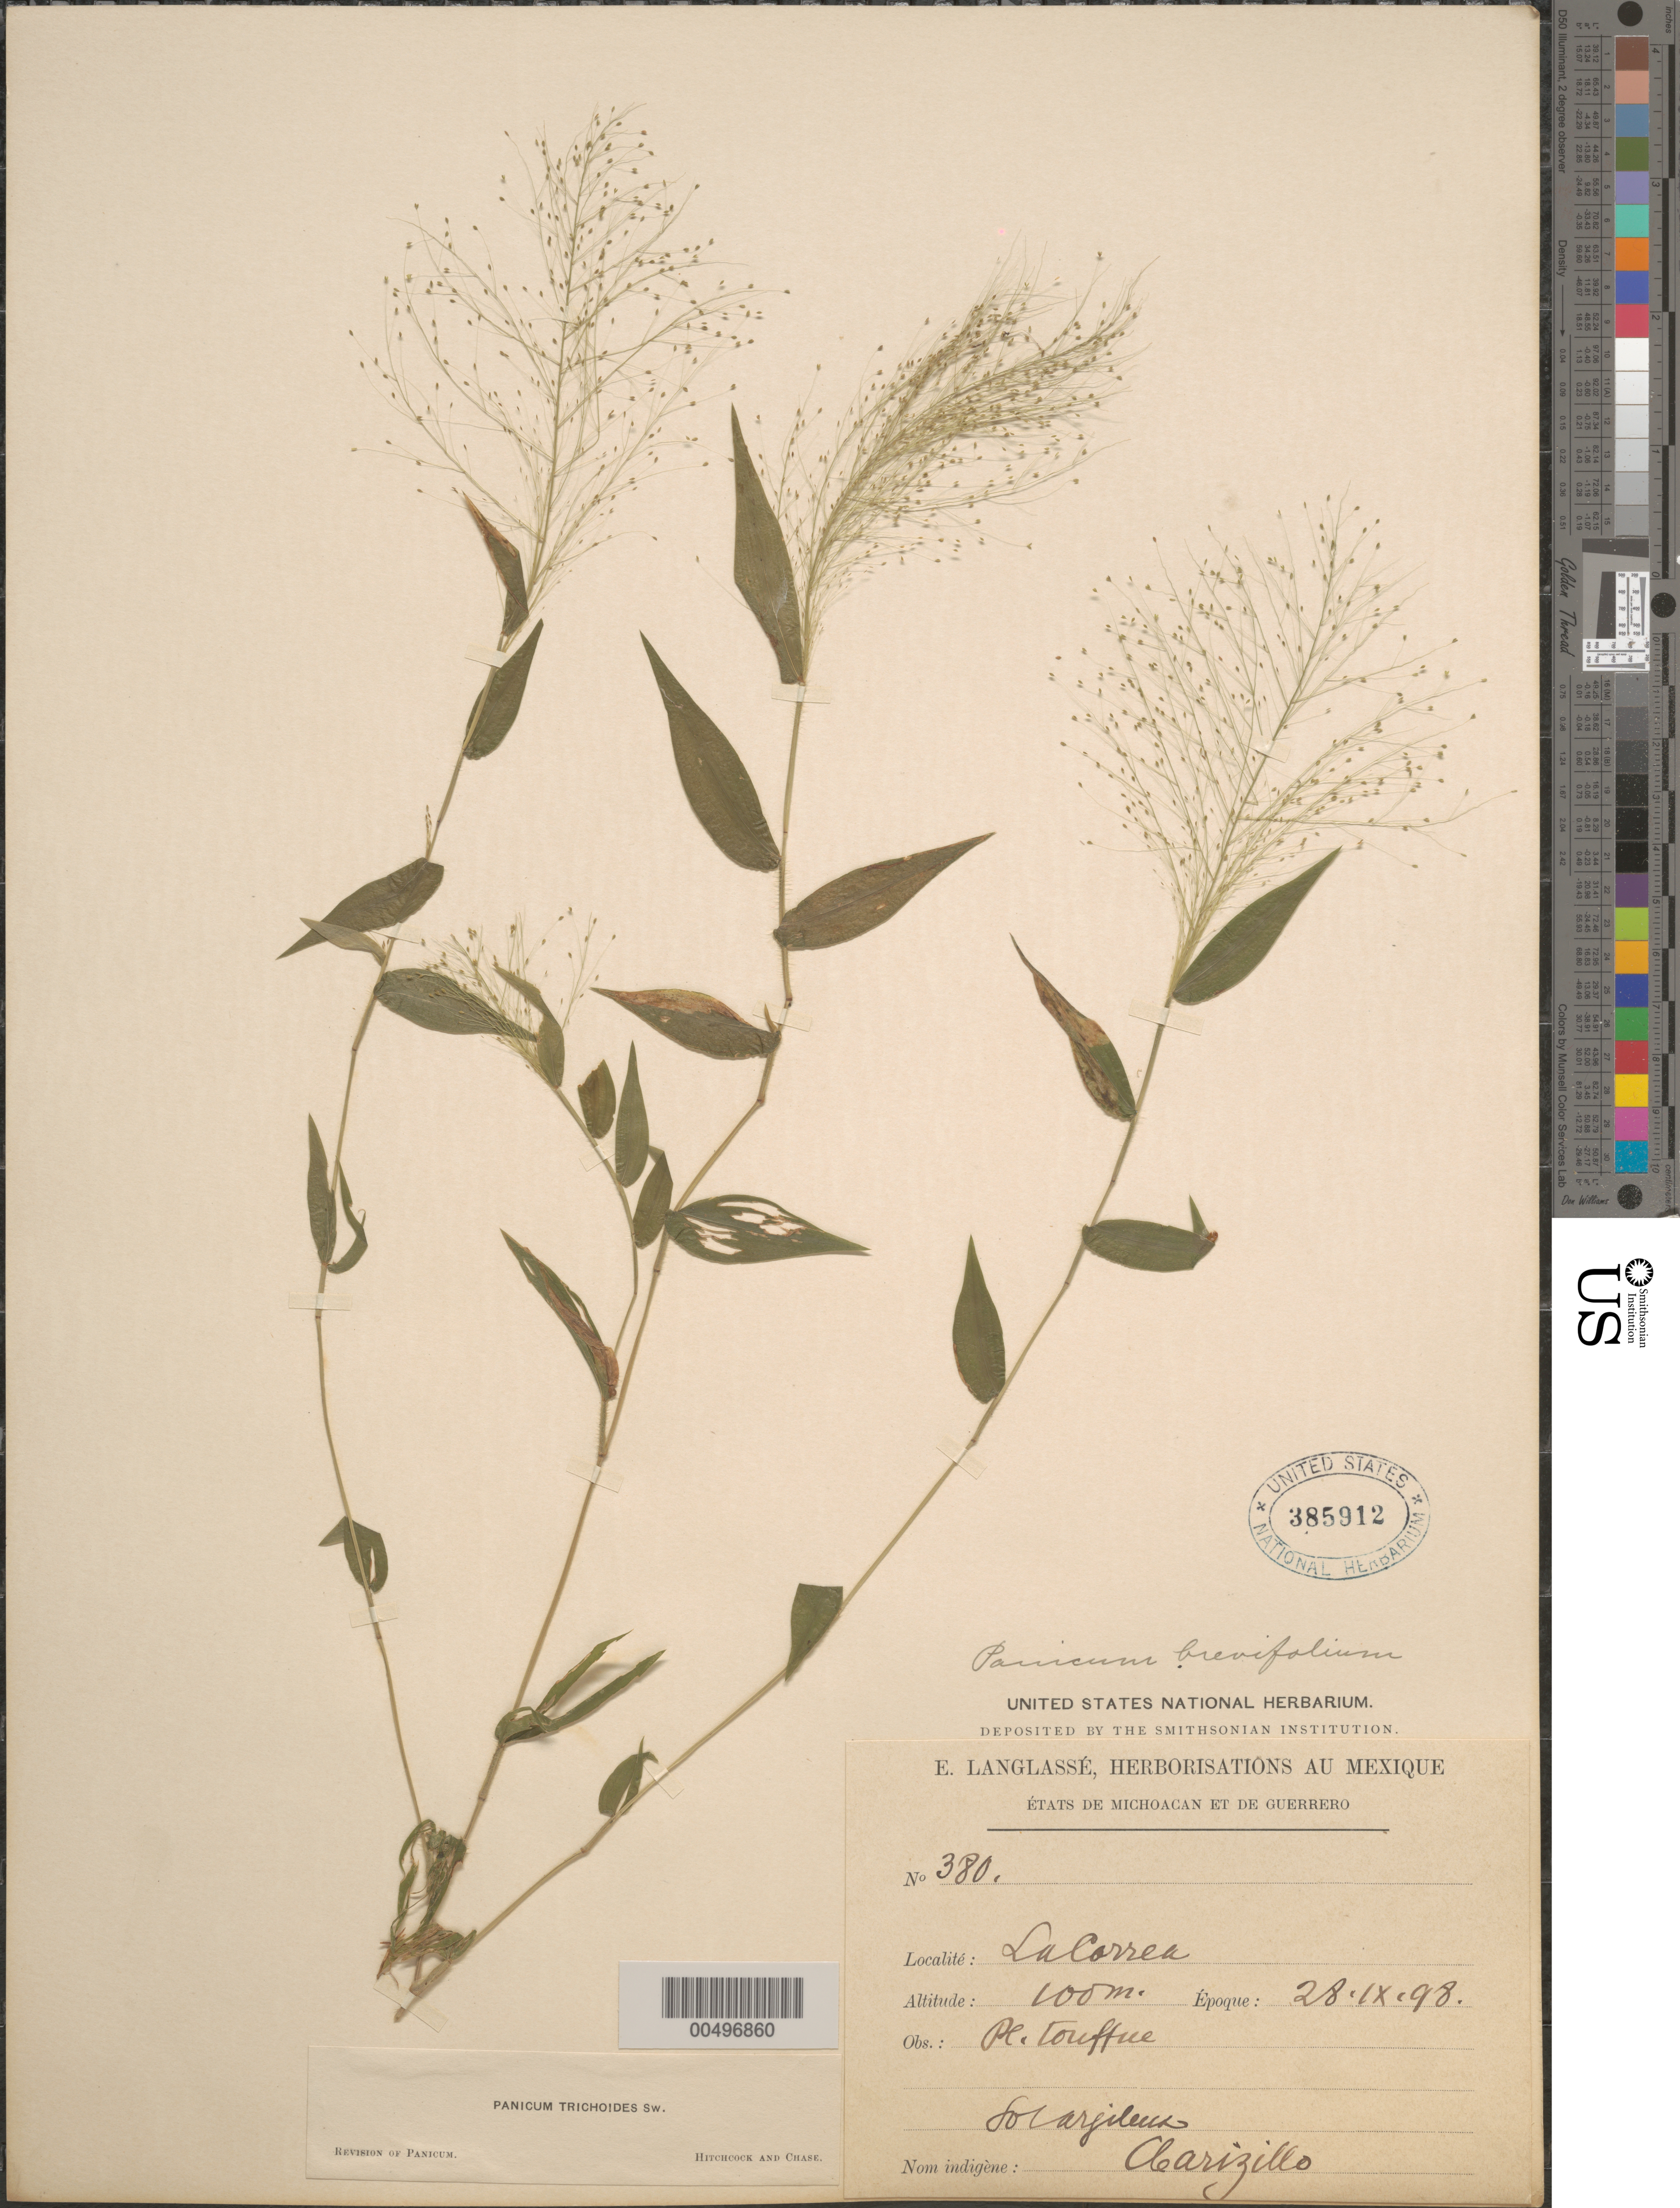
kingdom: Plantae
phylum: Tracheophyta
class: Liliopsida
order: Poales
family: Poaceae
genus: Panicum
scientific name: Panicum trichoides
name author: Sw.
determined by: Hitchcock, A. S.; Chase, [M.] A.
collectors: E. Langlassé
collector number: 380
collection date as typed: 28 Sep 1898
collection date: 1898-09-28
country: Mexico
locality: States of Michoacan & Guerrero, La Correa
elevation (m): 100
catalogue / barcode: US 385912